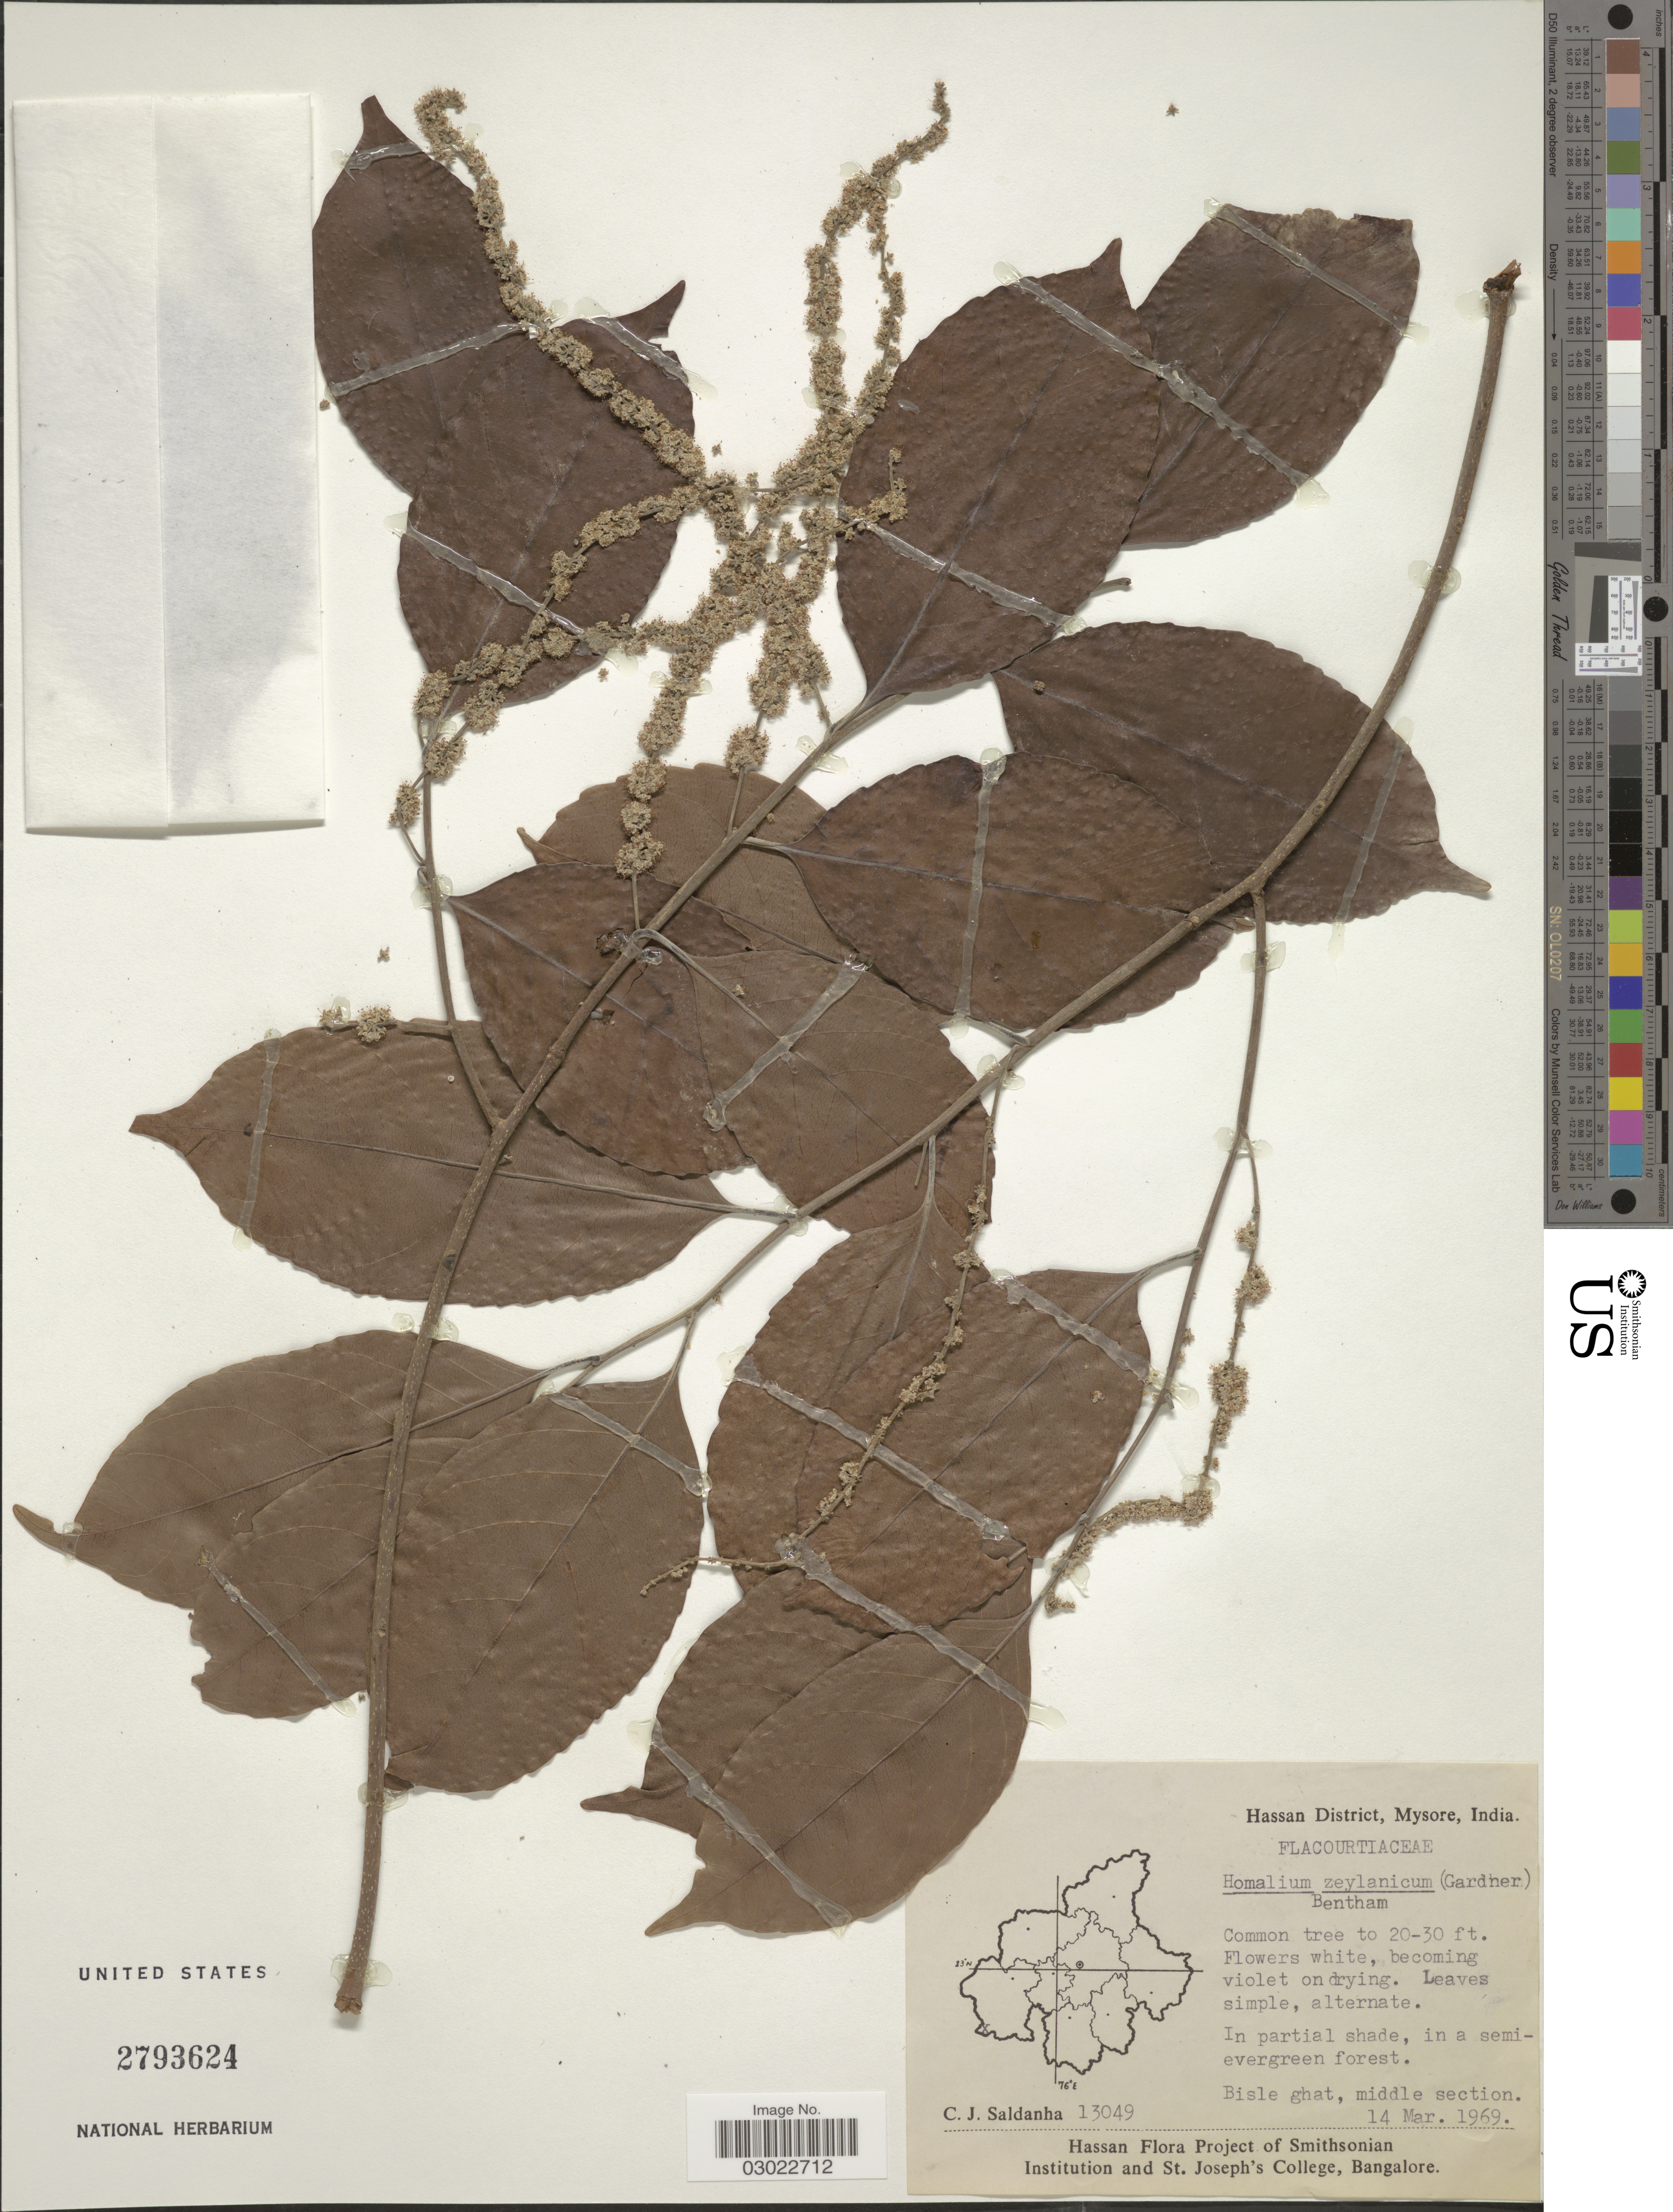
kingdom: Plantae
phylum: Tracheophyta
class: Magnoliopsida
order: Malpighiales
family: Salicaceae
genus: Homalium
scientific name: Homalium ceylanicum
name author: (Gardner) Benth.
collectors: C. J. Saldanha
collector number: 13049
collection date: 1969-03-14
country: India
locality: Hassan District, Mysore. Bisle ghat, middle section.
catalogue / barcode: US 2793624